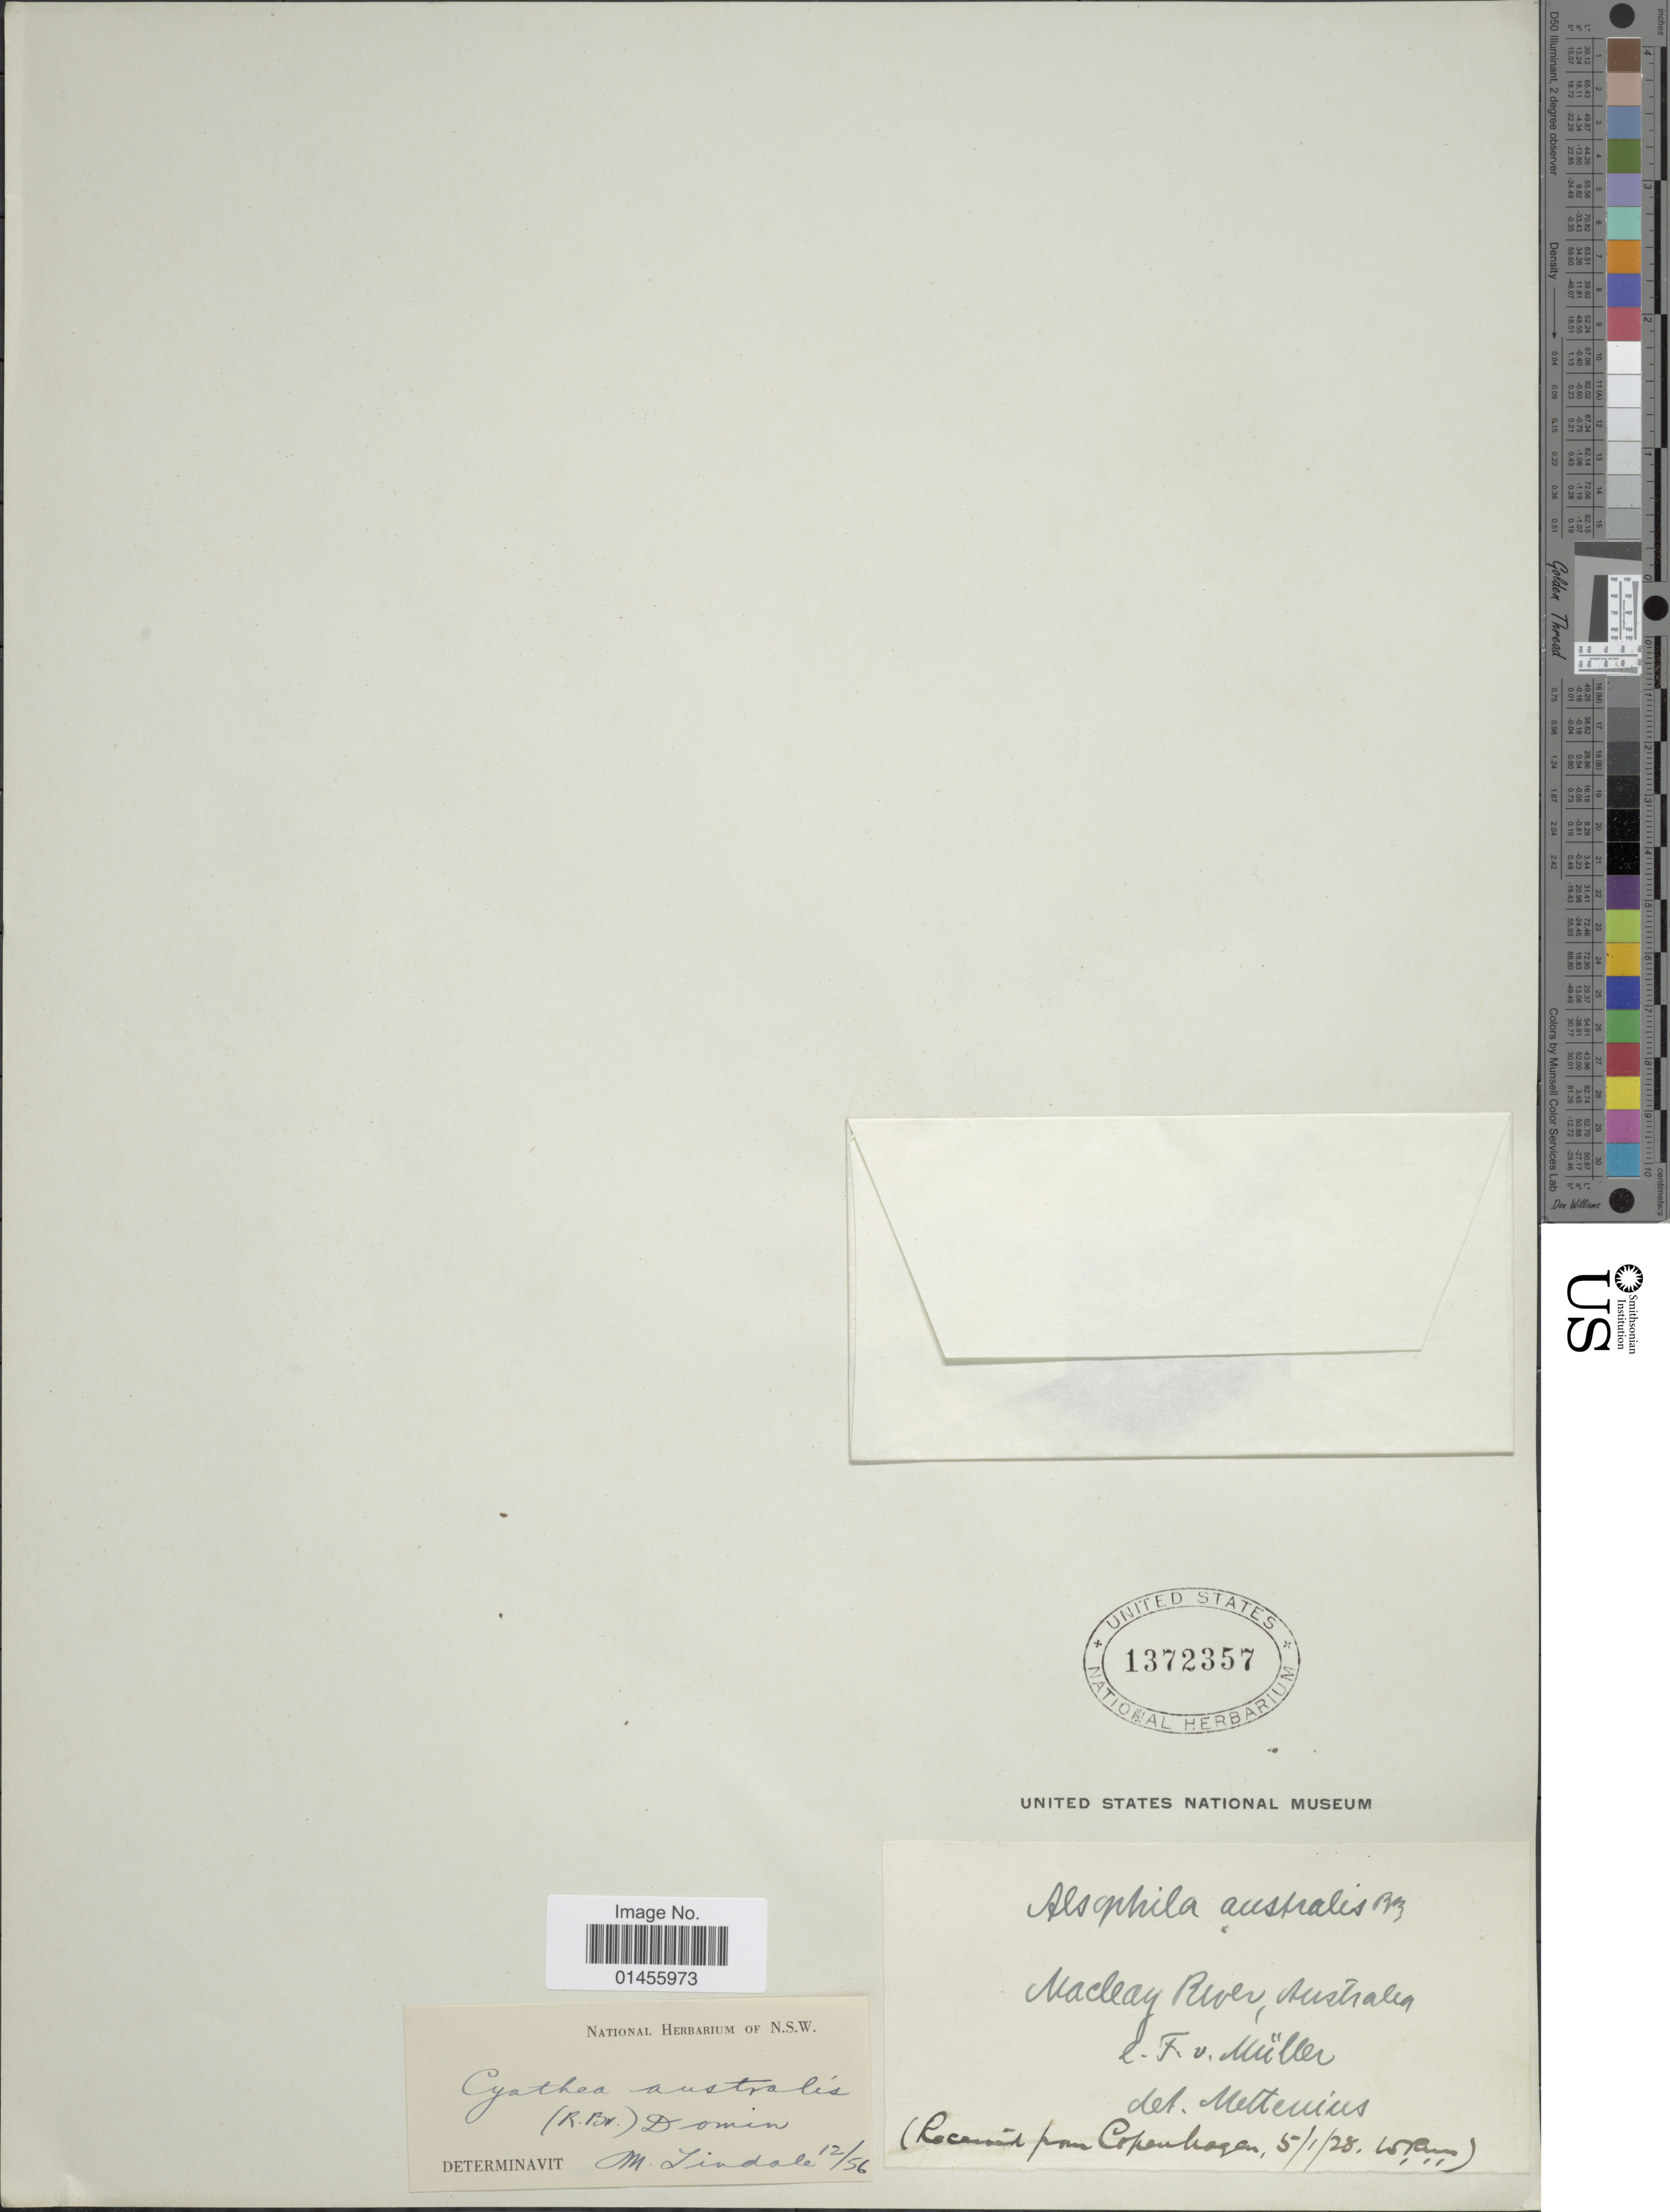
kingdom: Plantae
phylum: Tracheophyta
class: Polypodiopsida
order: Cyatheales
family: Cyatheaceae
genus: Alsophila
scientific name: Alsophila australis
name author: R. Br.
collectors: F. Mueller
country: Australia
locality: Macleay River, Australia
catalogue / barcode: US 1372357